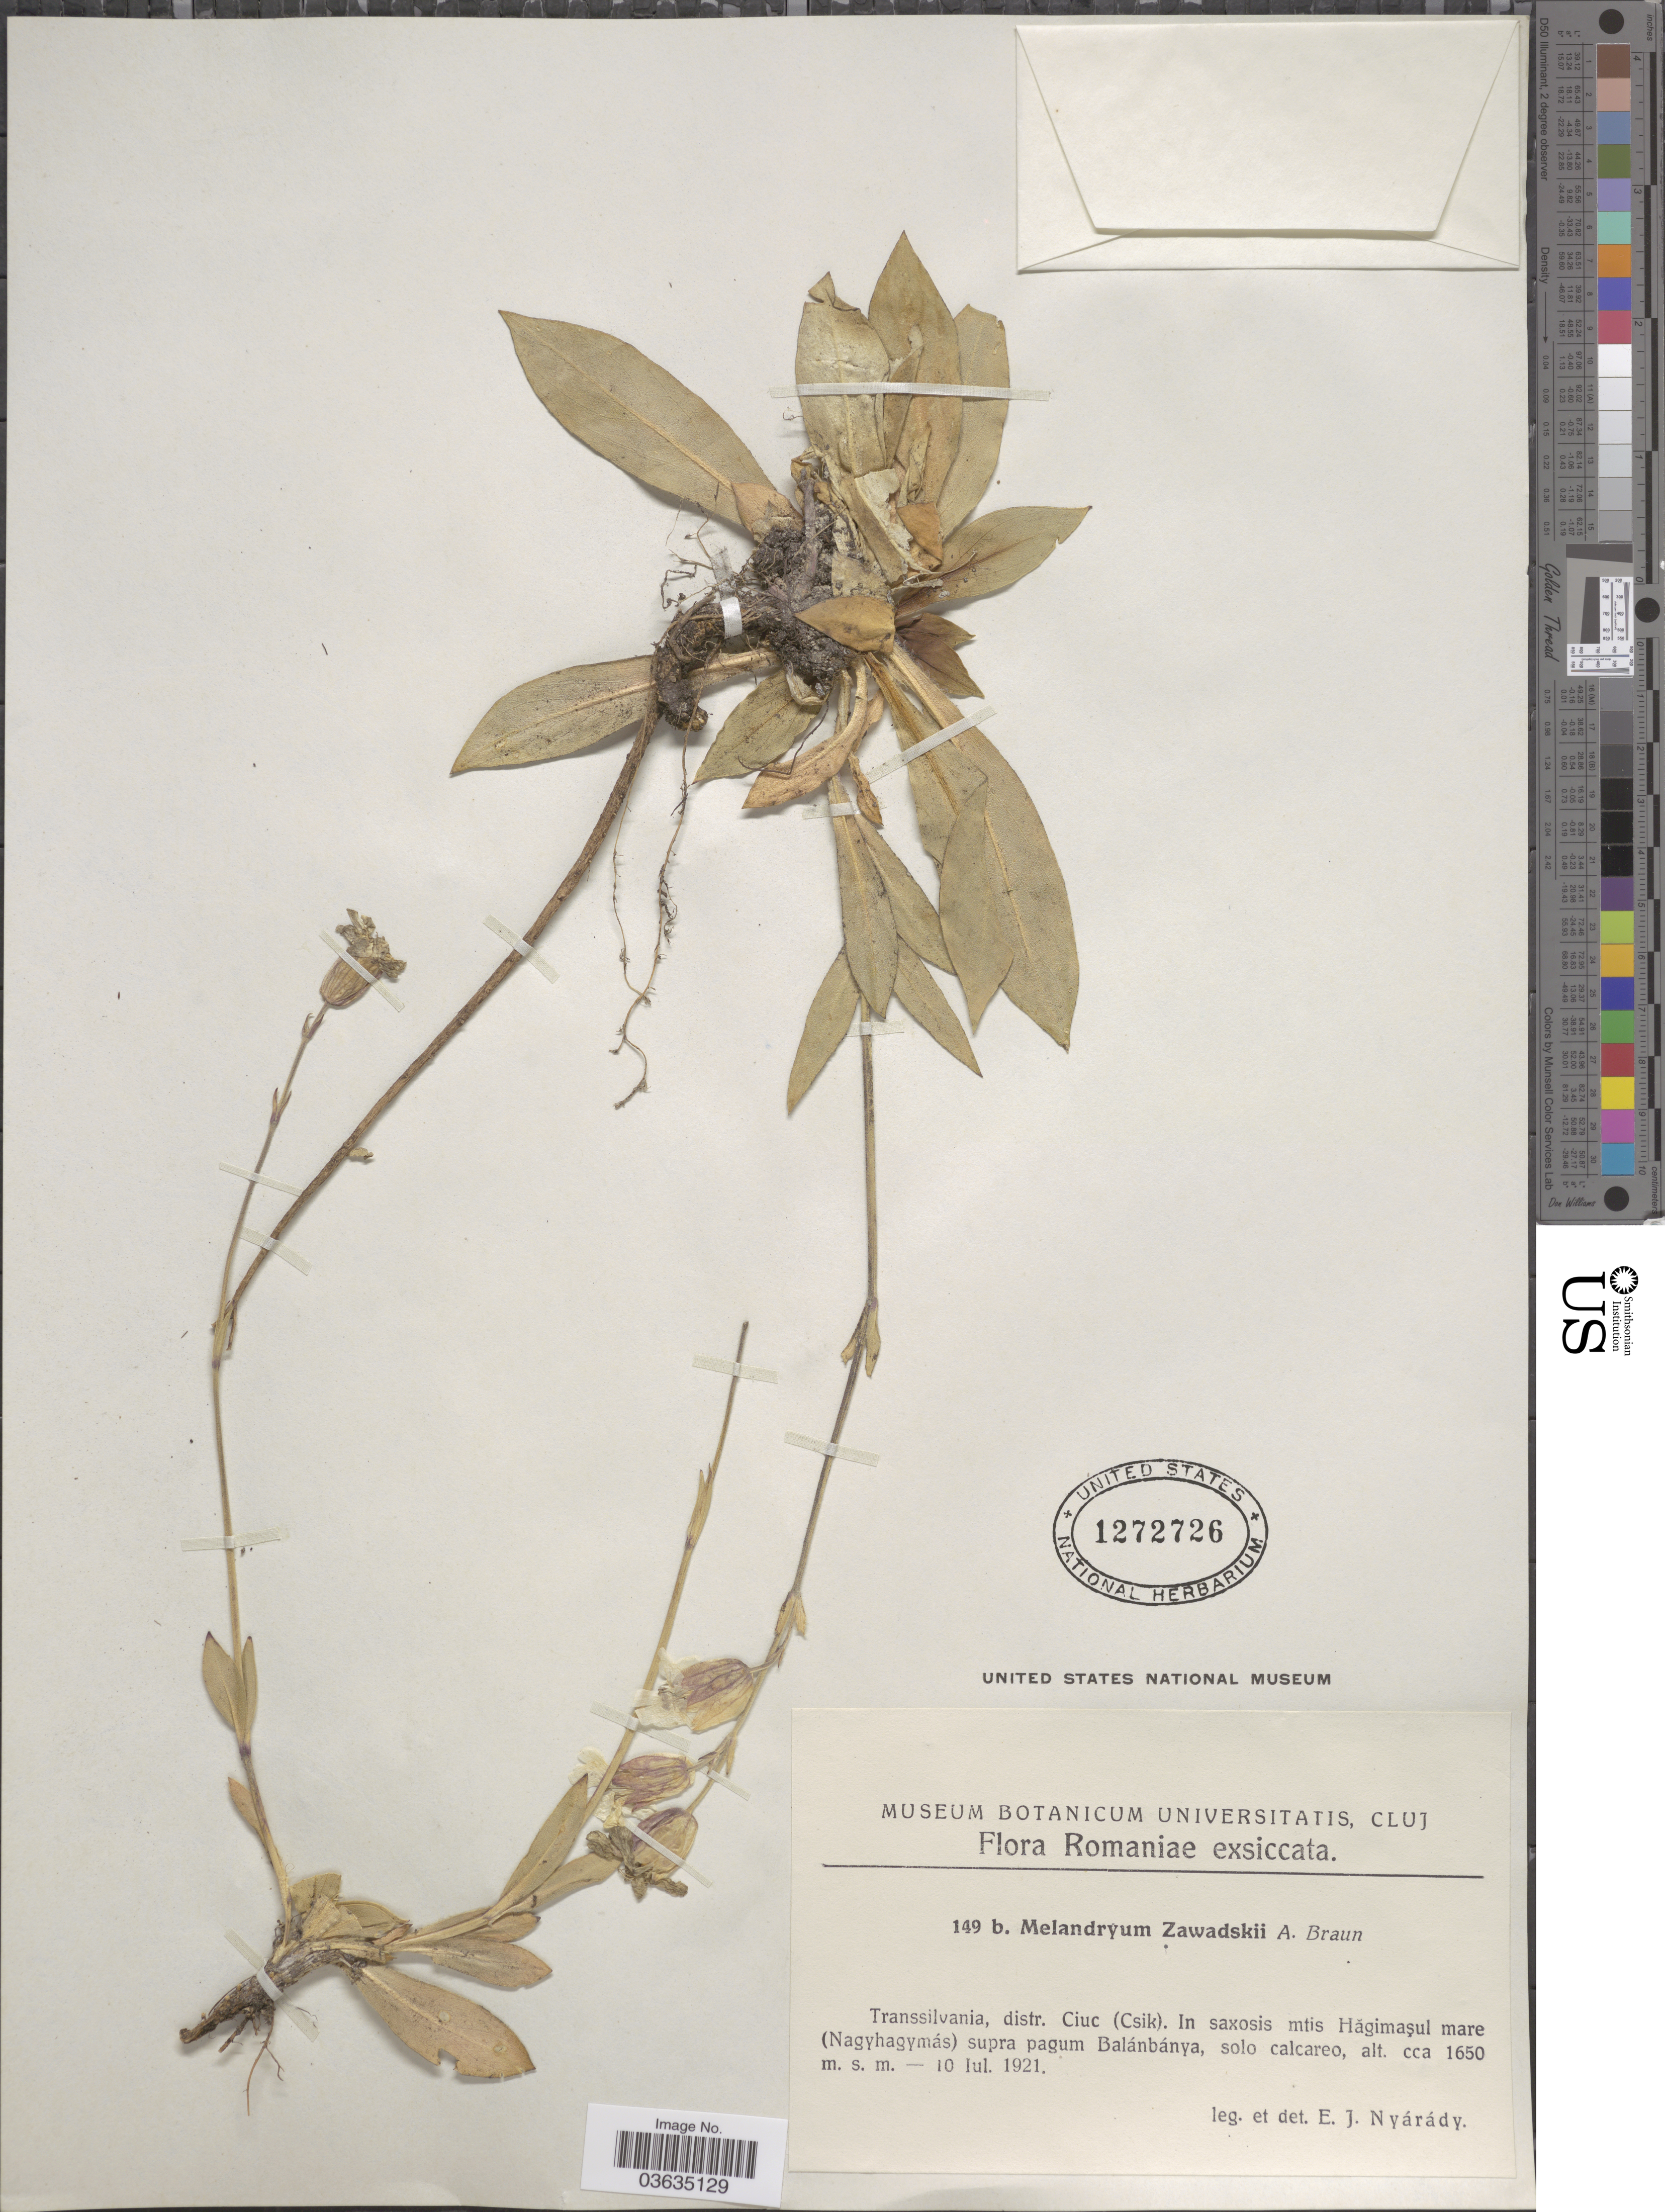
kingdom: Plantae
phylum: Tracheophyta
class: Magnoliopsida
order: Caryophyllales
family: Caryophyllaceae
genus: Silene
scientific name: Silene zawadzkii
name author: Herbich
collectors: E. Nyárády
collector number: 149b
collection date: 1921-07-10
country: Romania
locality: Transsilvania, distr. Ciuc (Csik). In saxosis mtis Hăgimaşul mare (Nagyhagymás) supra pagum Balánbánya, solo calcareo.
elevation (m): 1650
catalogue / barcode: US 1272726